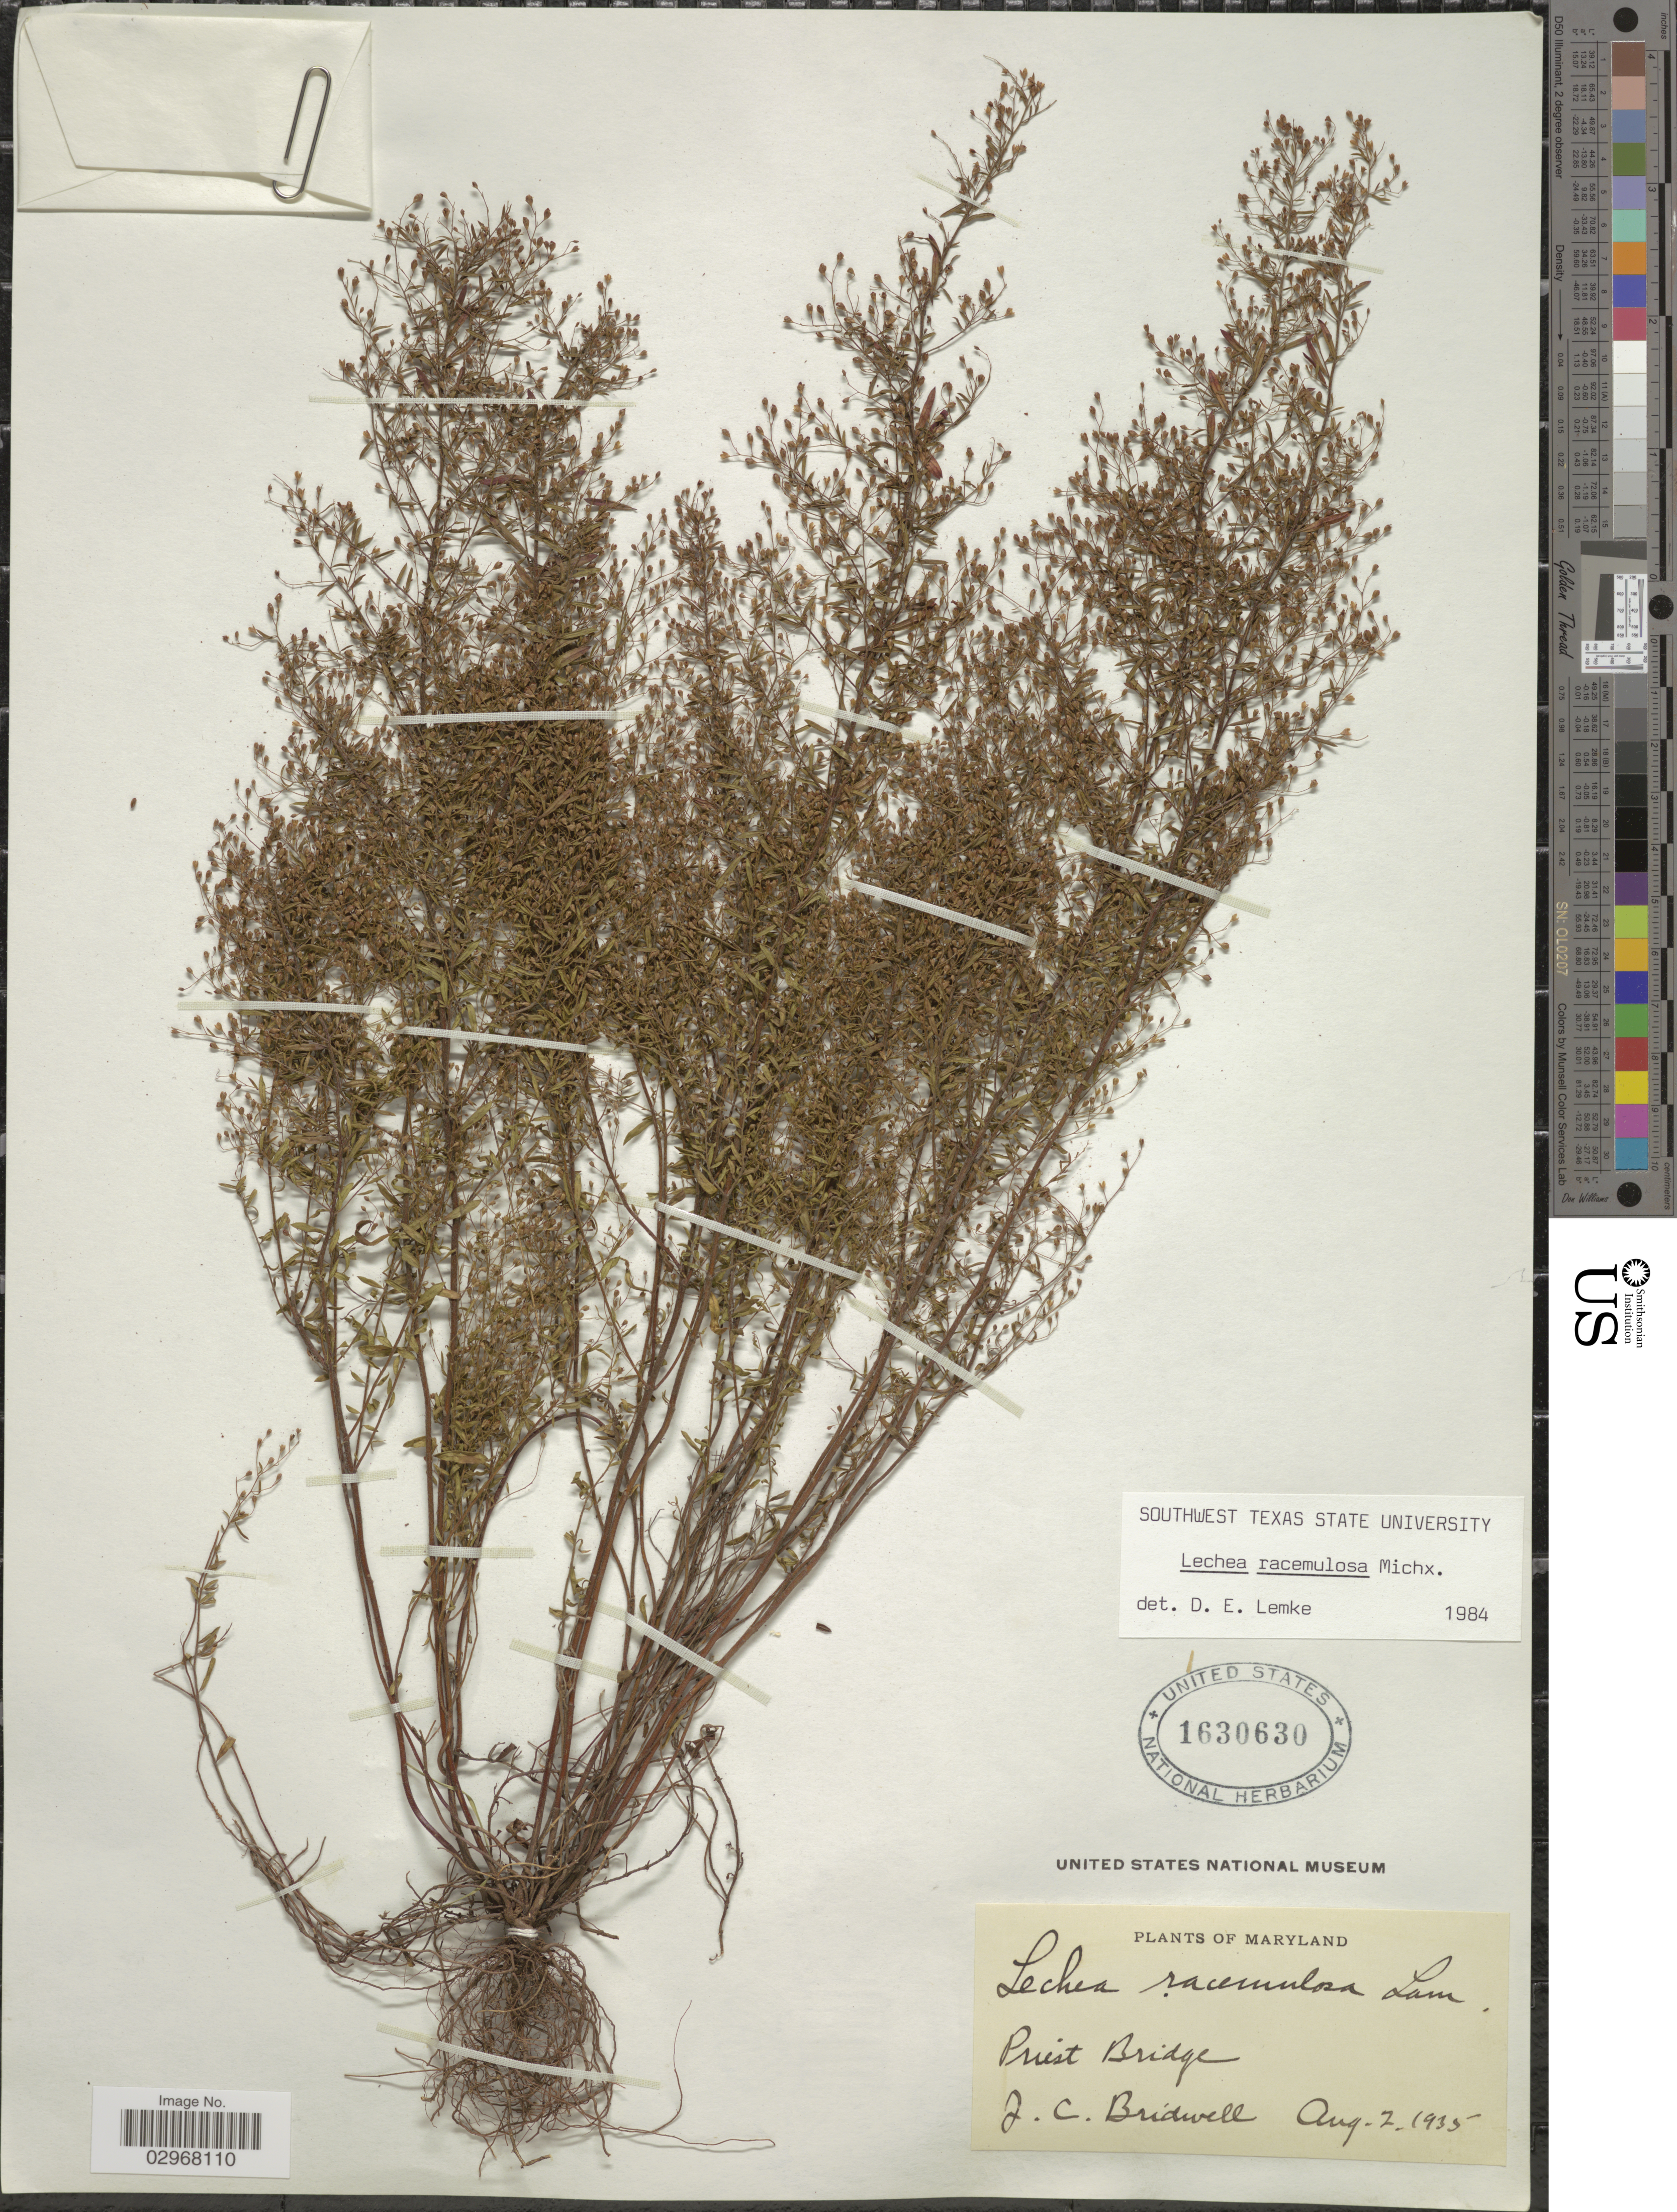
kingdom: Plantae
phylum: Tracheophyta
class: Magnoliopsida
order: Malvales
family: Cistaceae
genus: Lechea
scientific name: Lechea racemulosa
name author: Michx.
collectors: J. Bridwell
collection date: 1935-08-02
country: United States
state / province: Maryland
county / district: Prince George's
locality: Priest Bridge.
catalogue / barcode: US 1630630